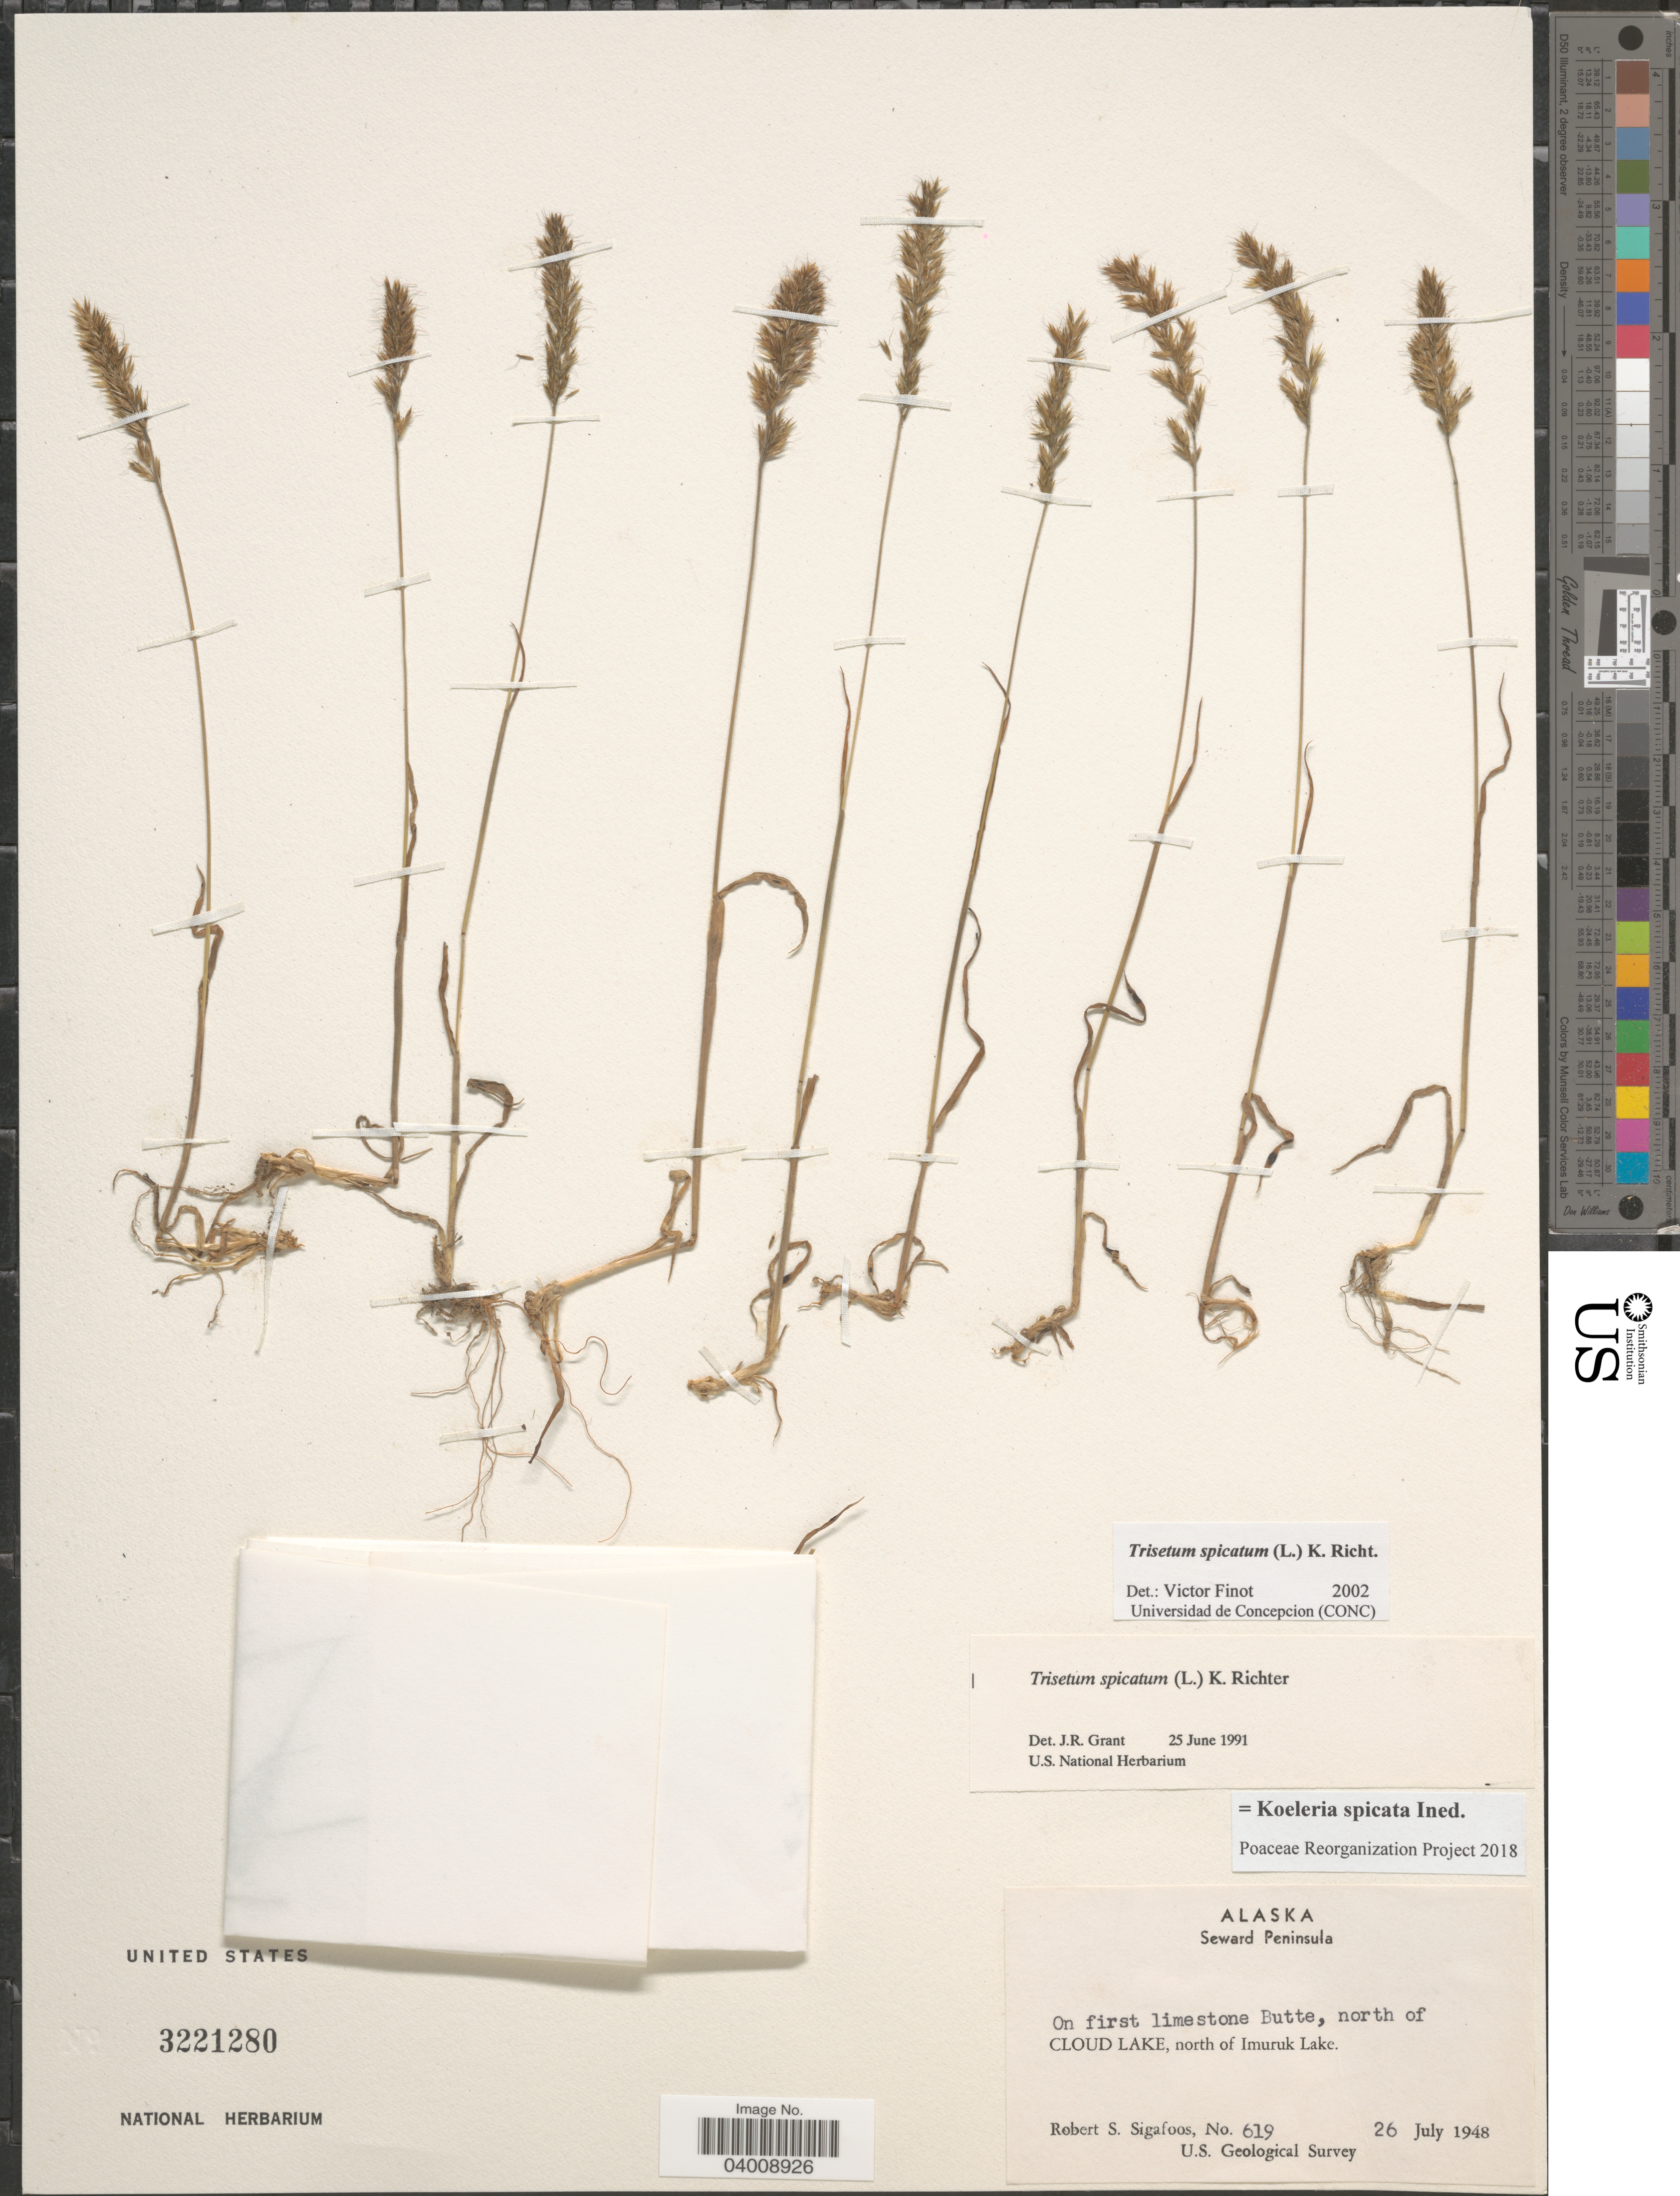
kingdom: Plantae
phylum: Tracheophyta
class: Liliopsida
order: Poales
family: Poaceae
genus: Koeleria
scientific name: Koeleria spicata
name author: (L.) Barberá et al.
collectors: R. Sigafoos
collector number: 619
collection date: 1948-07-26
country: United States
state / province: Alaska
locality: Seward Peninsula. On first limestone Butte, north of Cloud Lake, north of Imuruk Lake.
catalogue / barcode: US 3221280